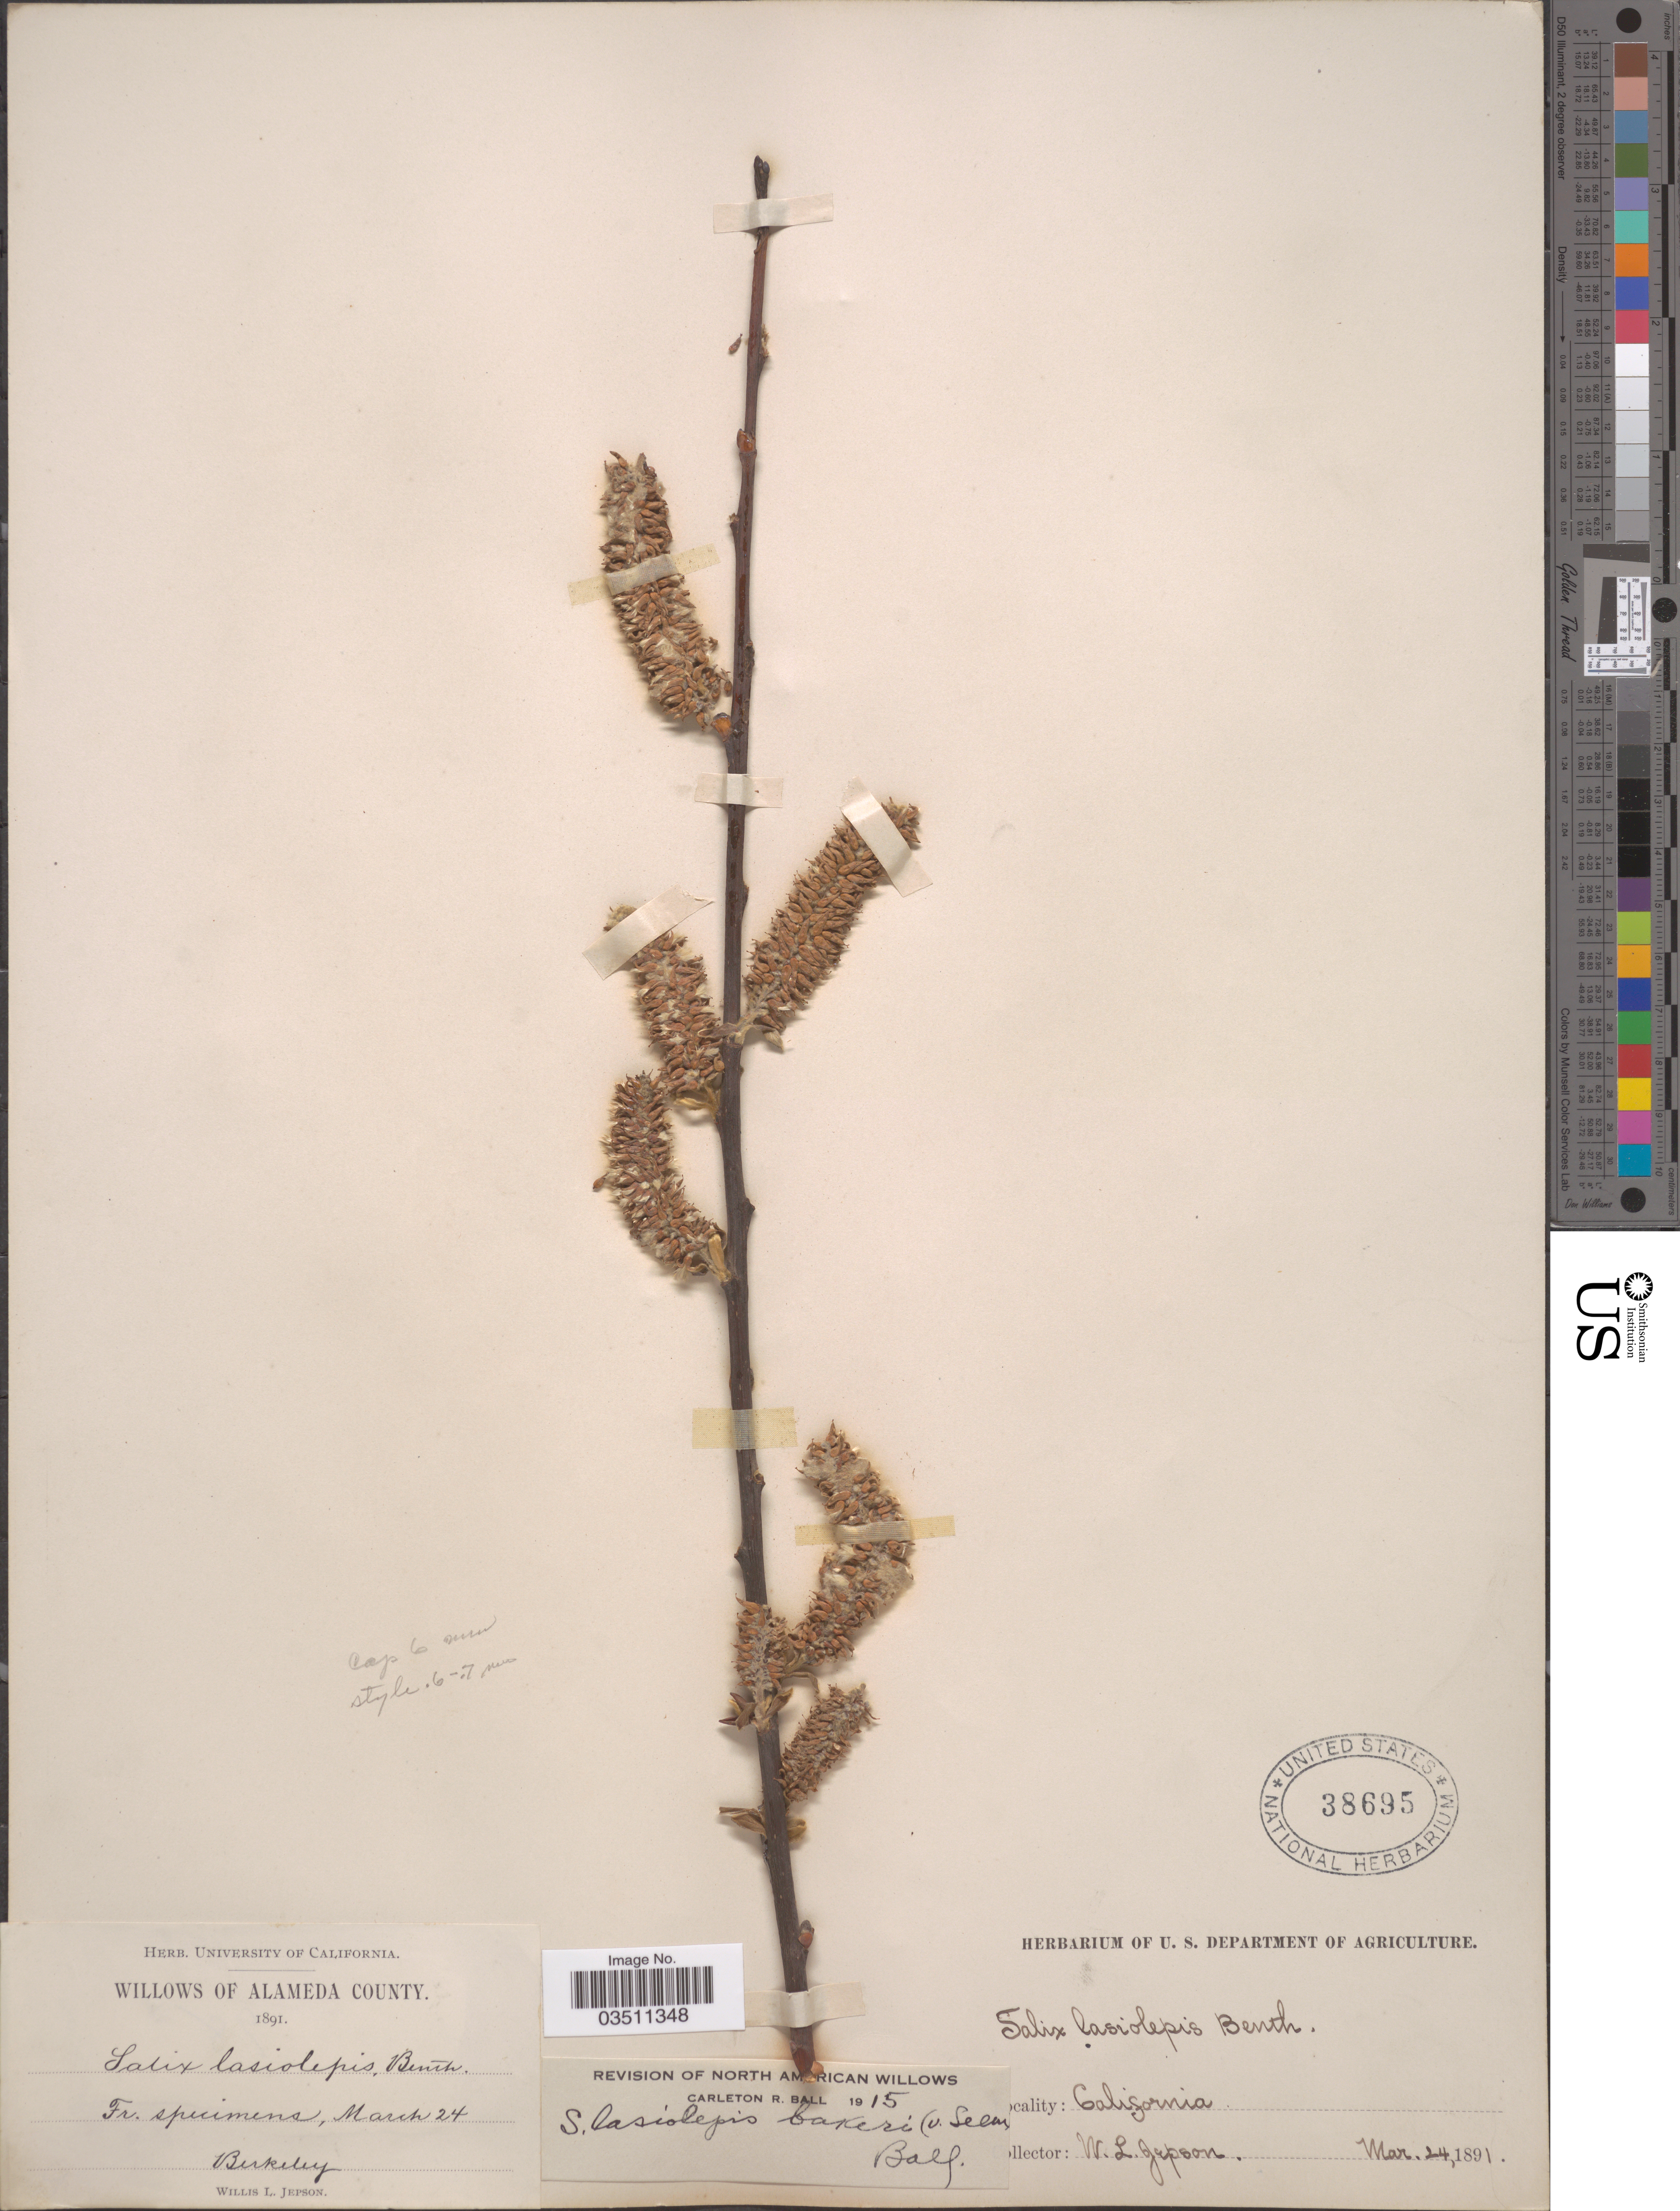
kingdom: Plantae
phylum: Tracheophyta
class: Magnoliopsida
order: Malpighiales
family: Salicaceae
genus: Salix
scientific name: Salix lasiolepis var. bakeri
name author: (Seemen) C.R. Ball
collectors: W. L. Jepson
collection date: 1891-03-24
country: United States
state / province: California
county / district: Alameda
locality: Alameda County. Berkeley.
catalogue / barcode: US 38695